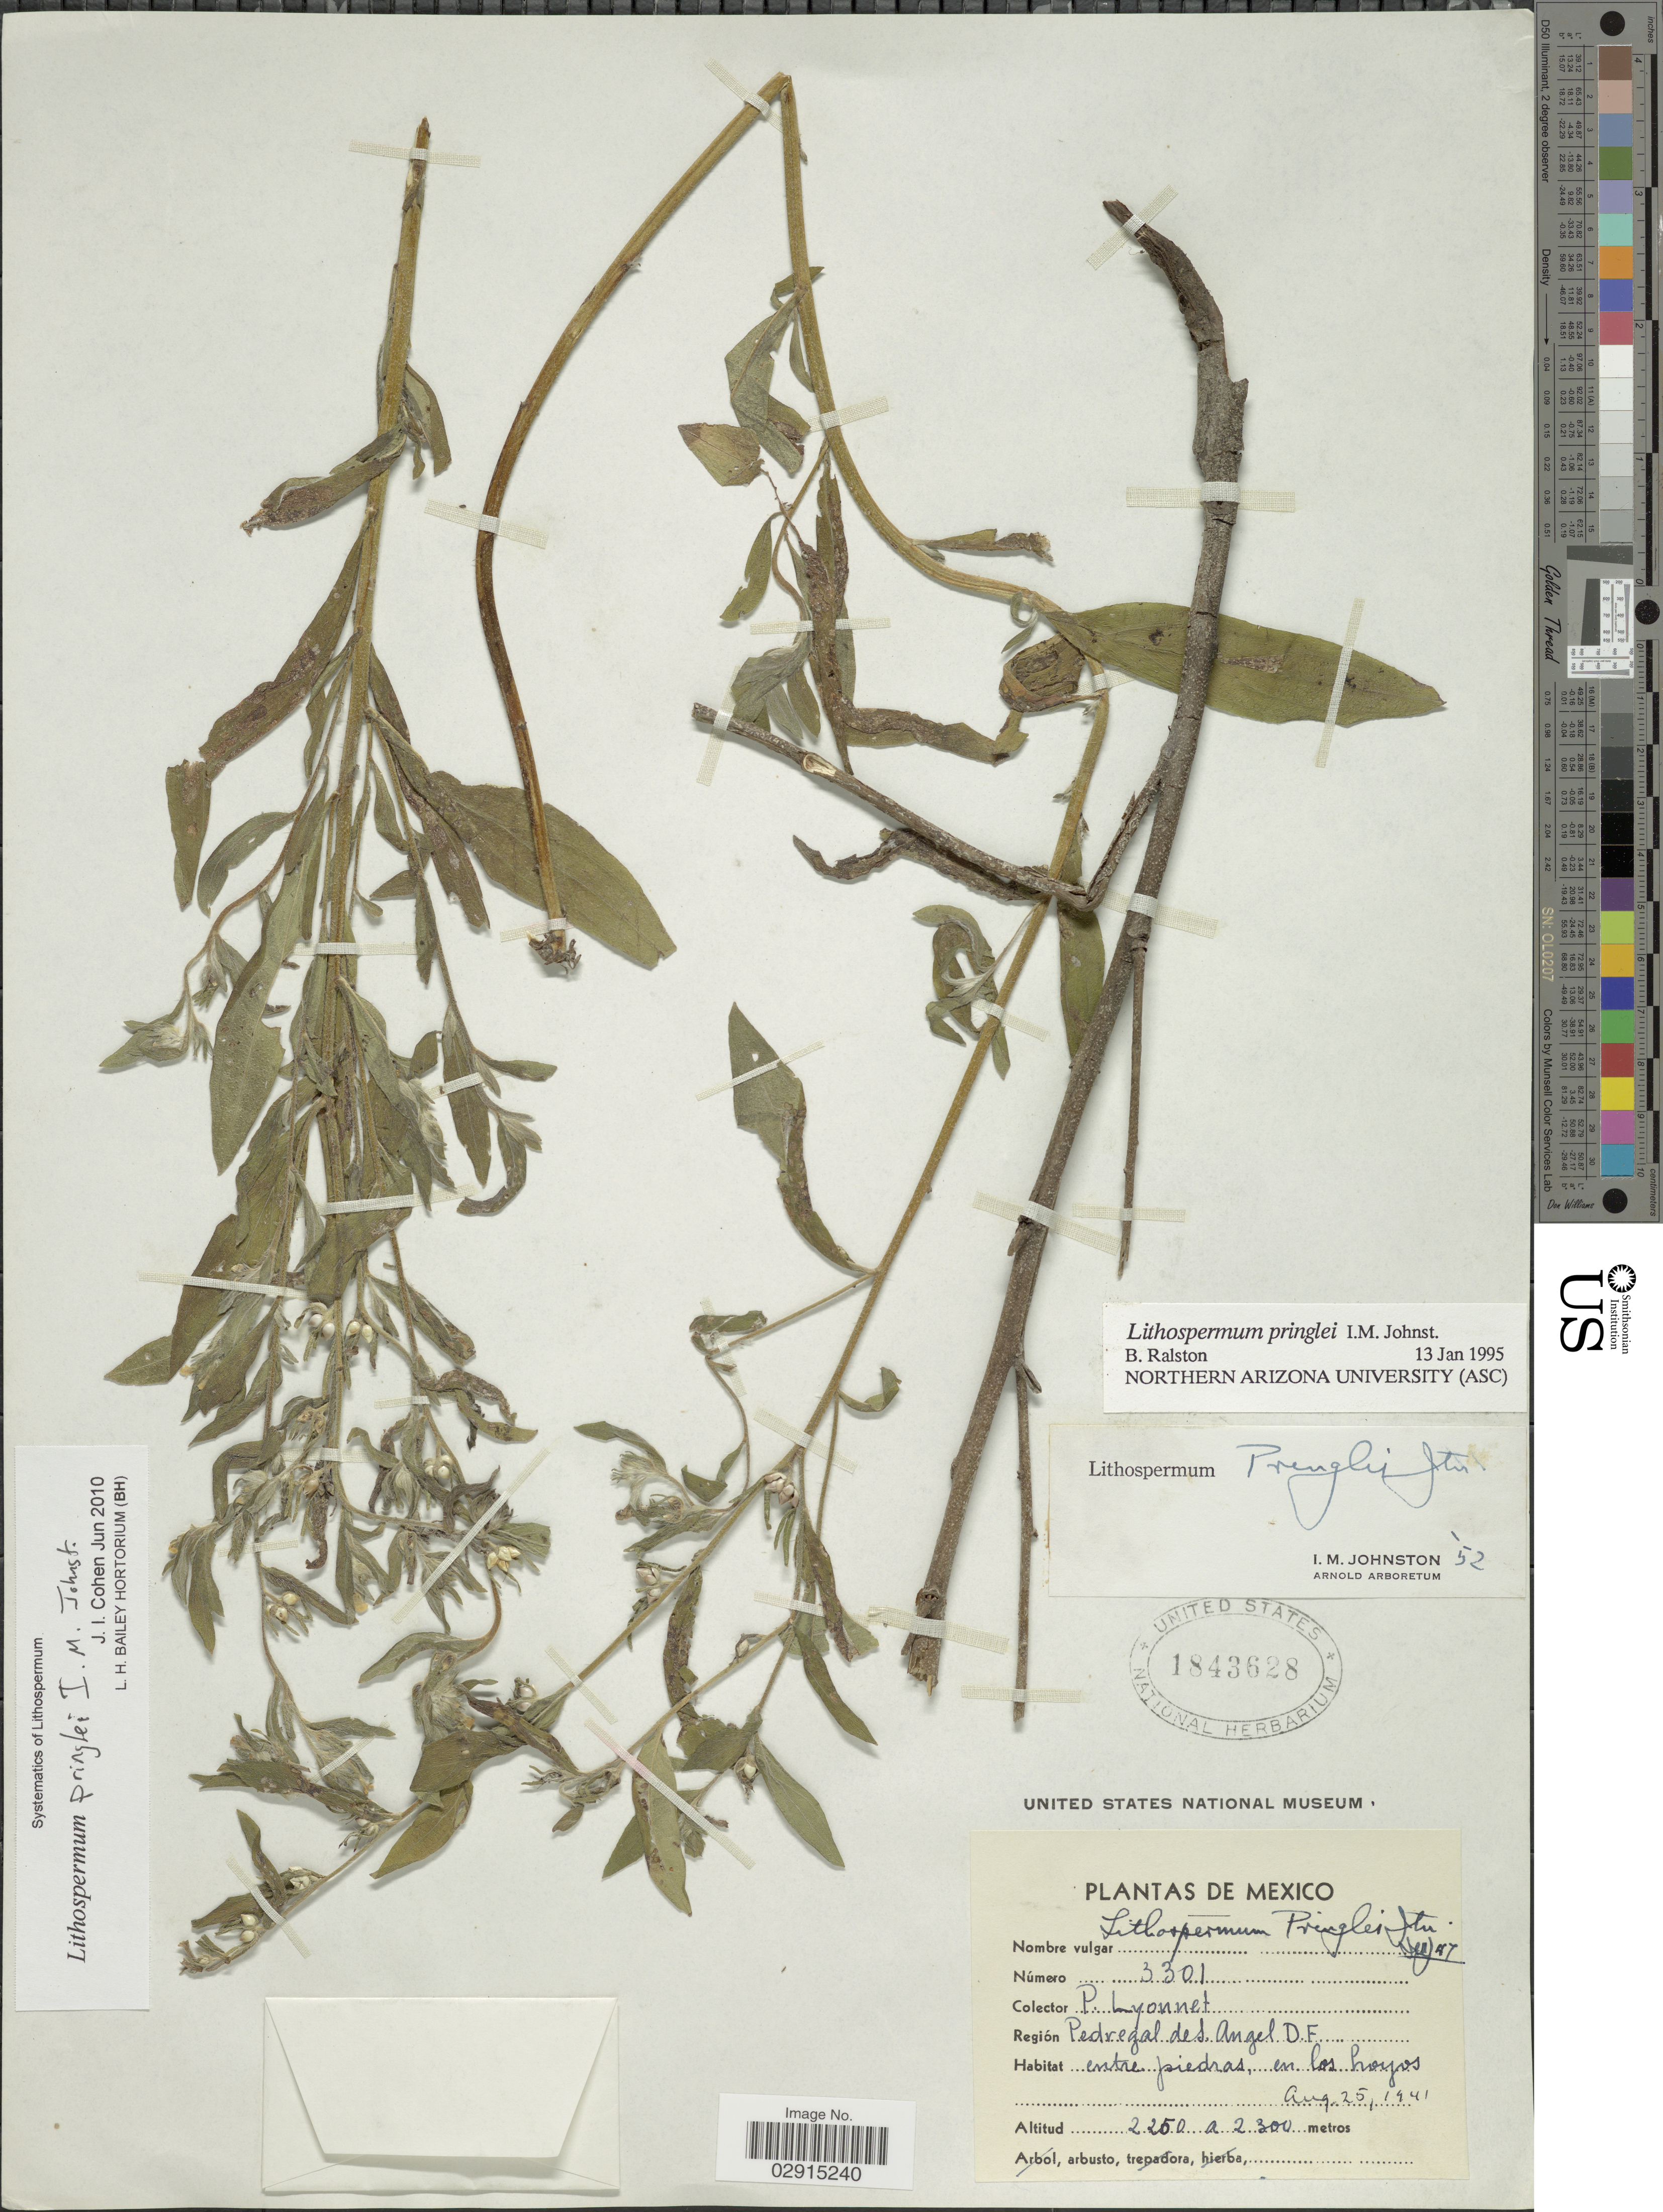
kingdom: Plantae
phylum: Tracheophyta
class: Magnoliopsida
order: Boraginales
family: Boraginaceae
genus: Lithospermum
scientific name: Lithospermum pringlei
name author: I.M. Johnst.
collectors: P. Lyonnet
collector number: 3301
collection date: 1941-08-25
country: Mexico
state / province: Distrito Federal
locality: Pedregal de S. Angel D.F. entre piedras en los Loyos.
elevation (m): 2250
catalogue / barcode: US 1843628